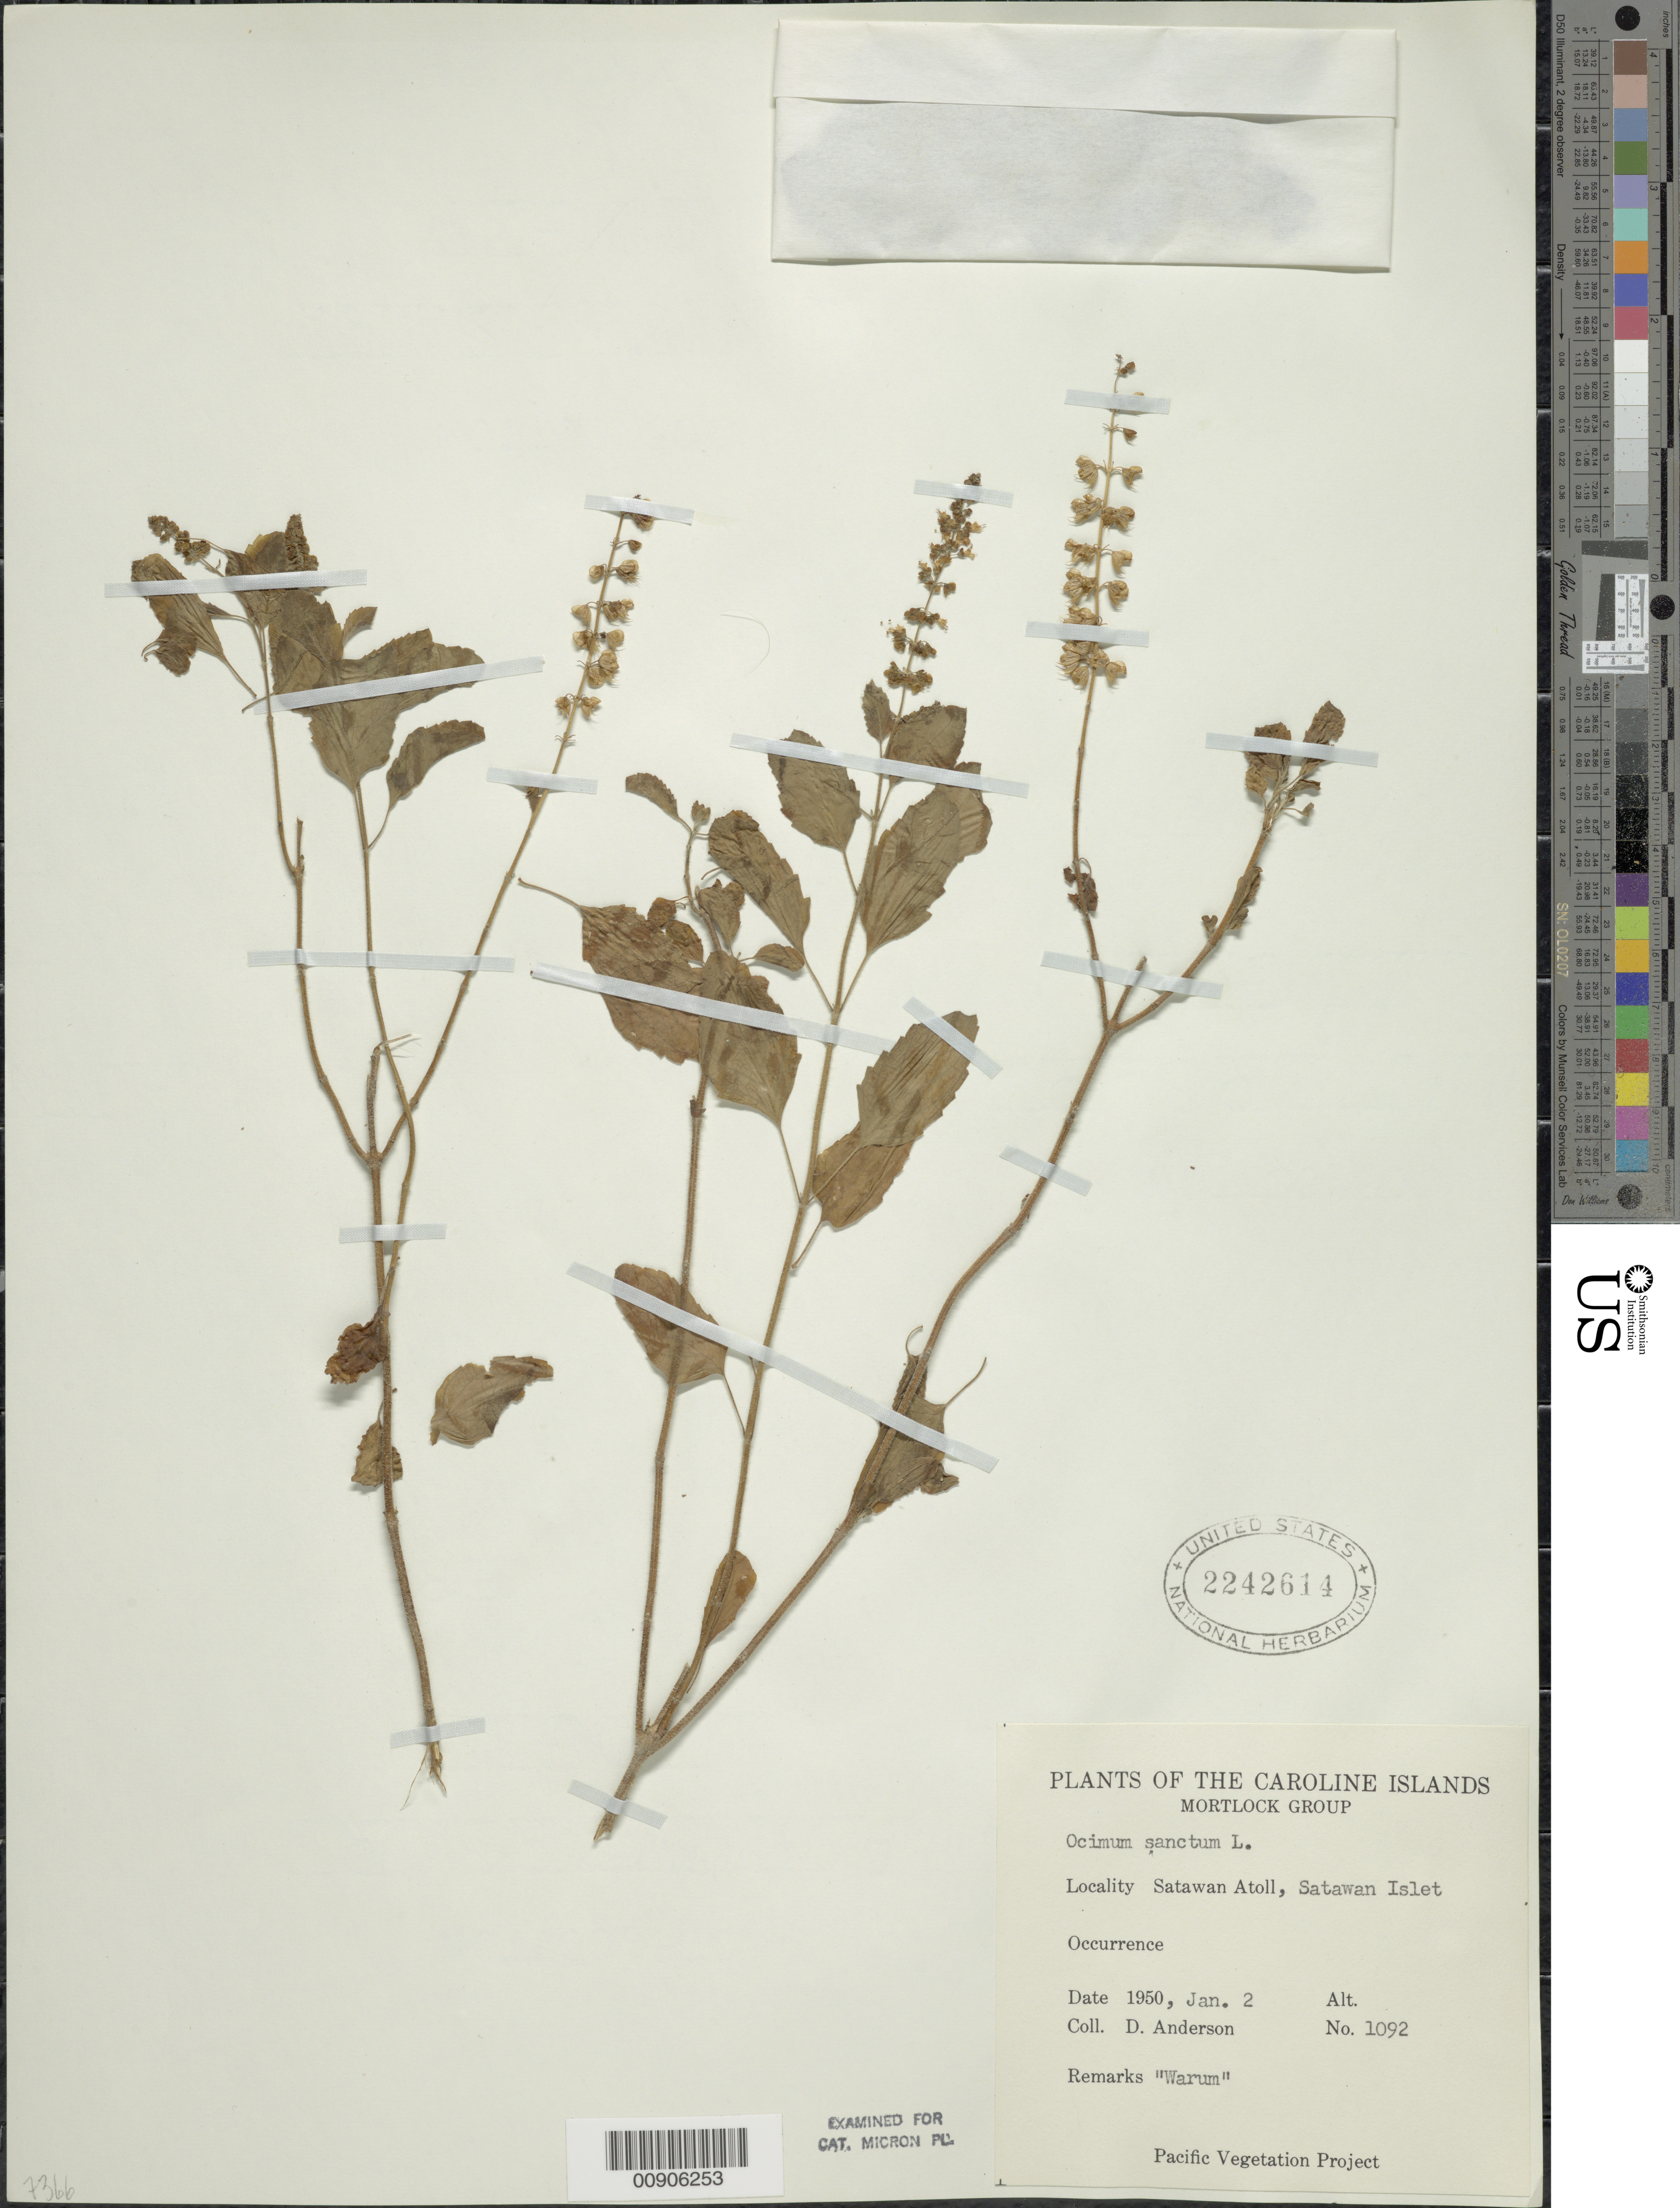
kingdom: Plantae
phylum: Tracheophyta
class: Magnoliopsida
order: Lamiales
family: Lamiaceae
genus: Ocimum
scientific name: Ocimum tenuiflorum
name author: L.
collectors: D. Anderson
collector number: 1092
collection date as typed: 02 Jan 1950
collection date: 1950-01-02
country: Micronesia, Federated States of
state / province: Truk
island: Satawan Atoll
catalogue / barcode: US 2242614